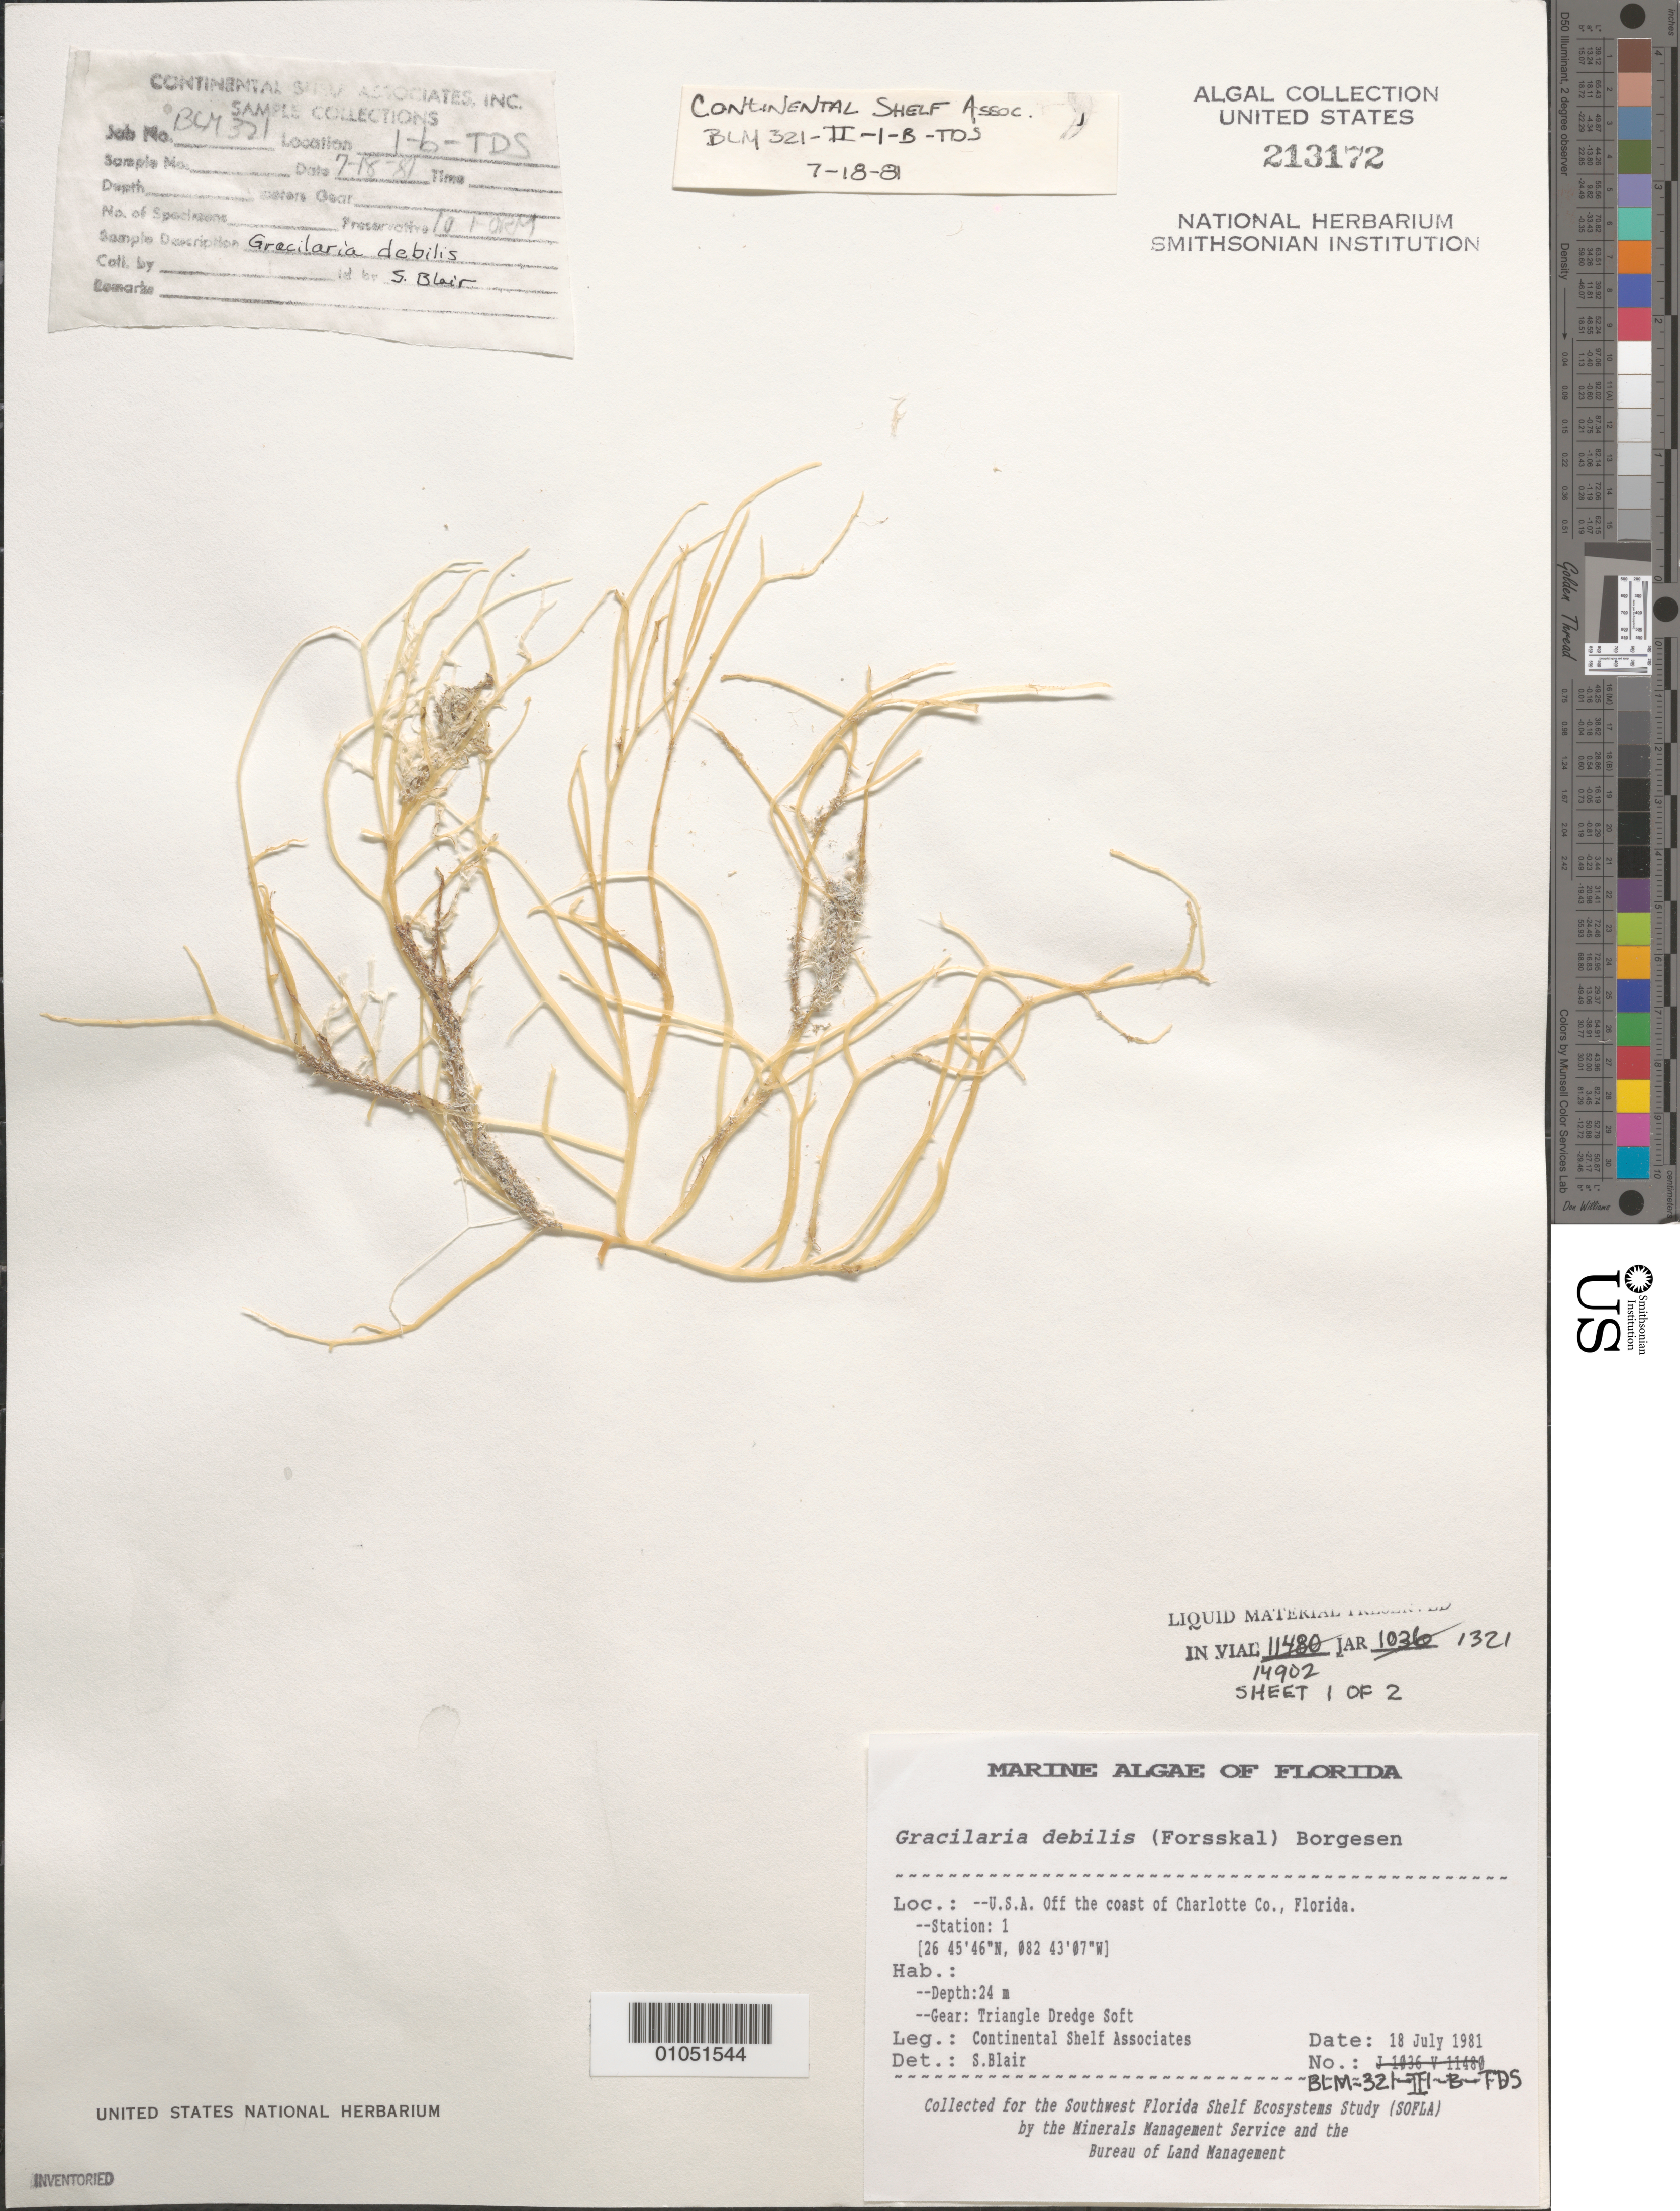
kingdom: Plantae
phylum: Rhodophyta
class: Florideophyceae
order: Gracilariales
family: Gracilariaceae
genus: Gracilaria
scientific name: Gracilaria debilis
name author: (Forssk.) Børgesen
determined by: Blair, S. M.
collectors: Continental Shelf Associates Inc.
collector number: BLM-321-II-1-B-TDS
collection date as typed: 18 Jul 1981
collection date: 1981-07-18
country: United States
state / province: Florida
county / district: Charlotte County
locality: Gulf of Mexico off the coast of Charlotte County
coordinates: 26 45'46"N, 82 43'07"W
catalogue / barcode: US 213172